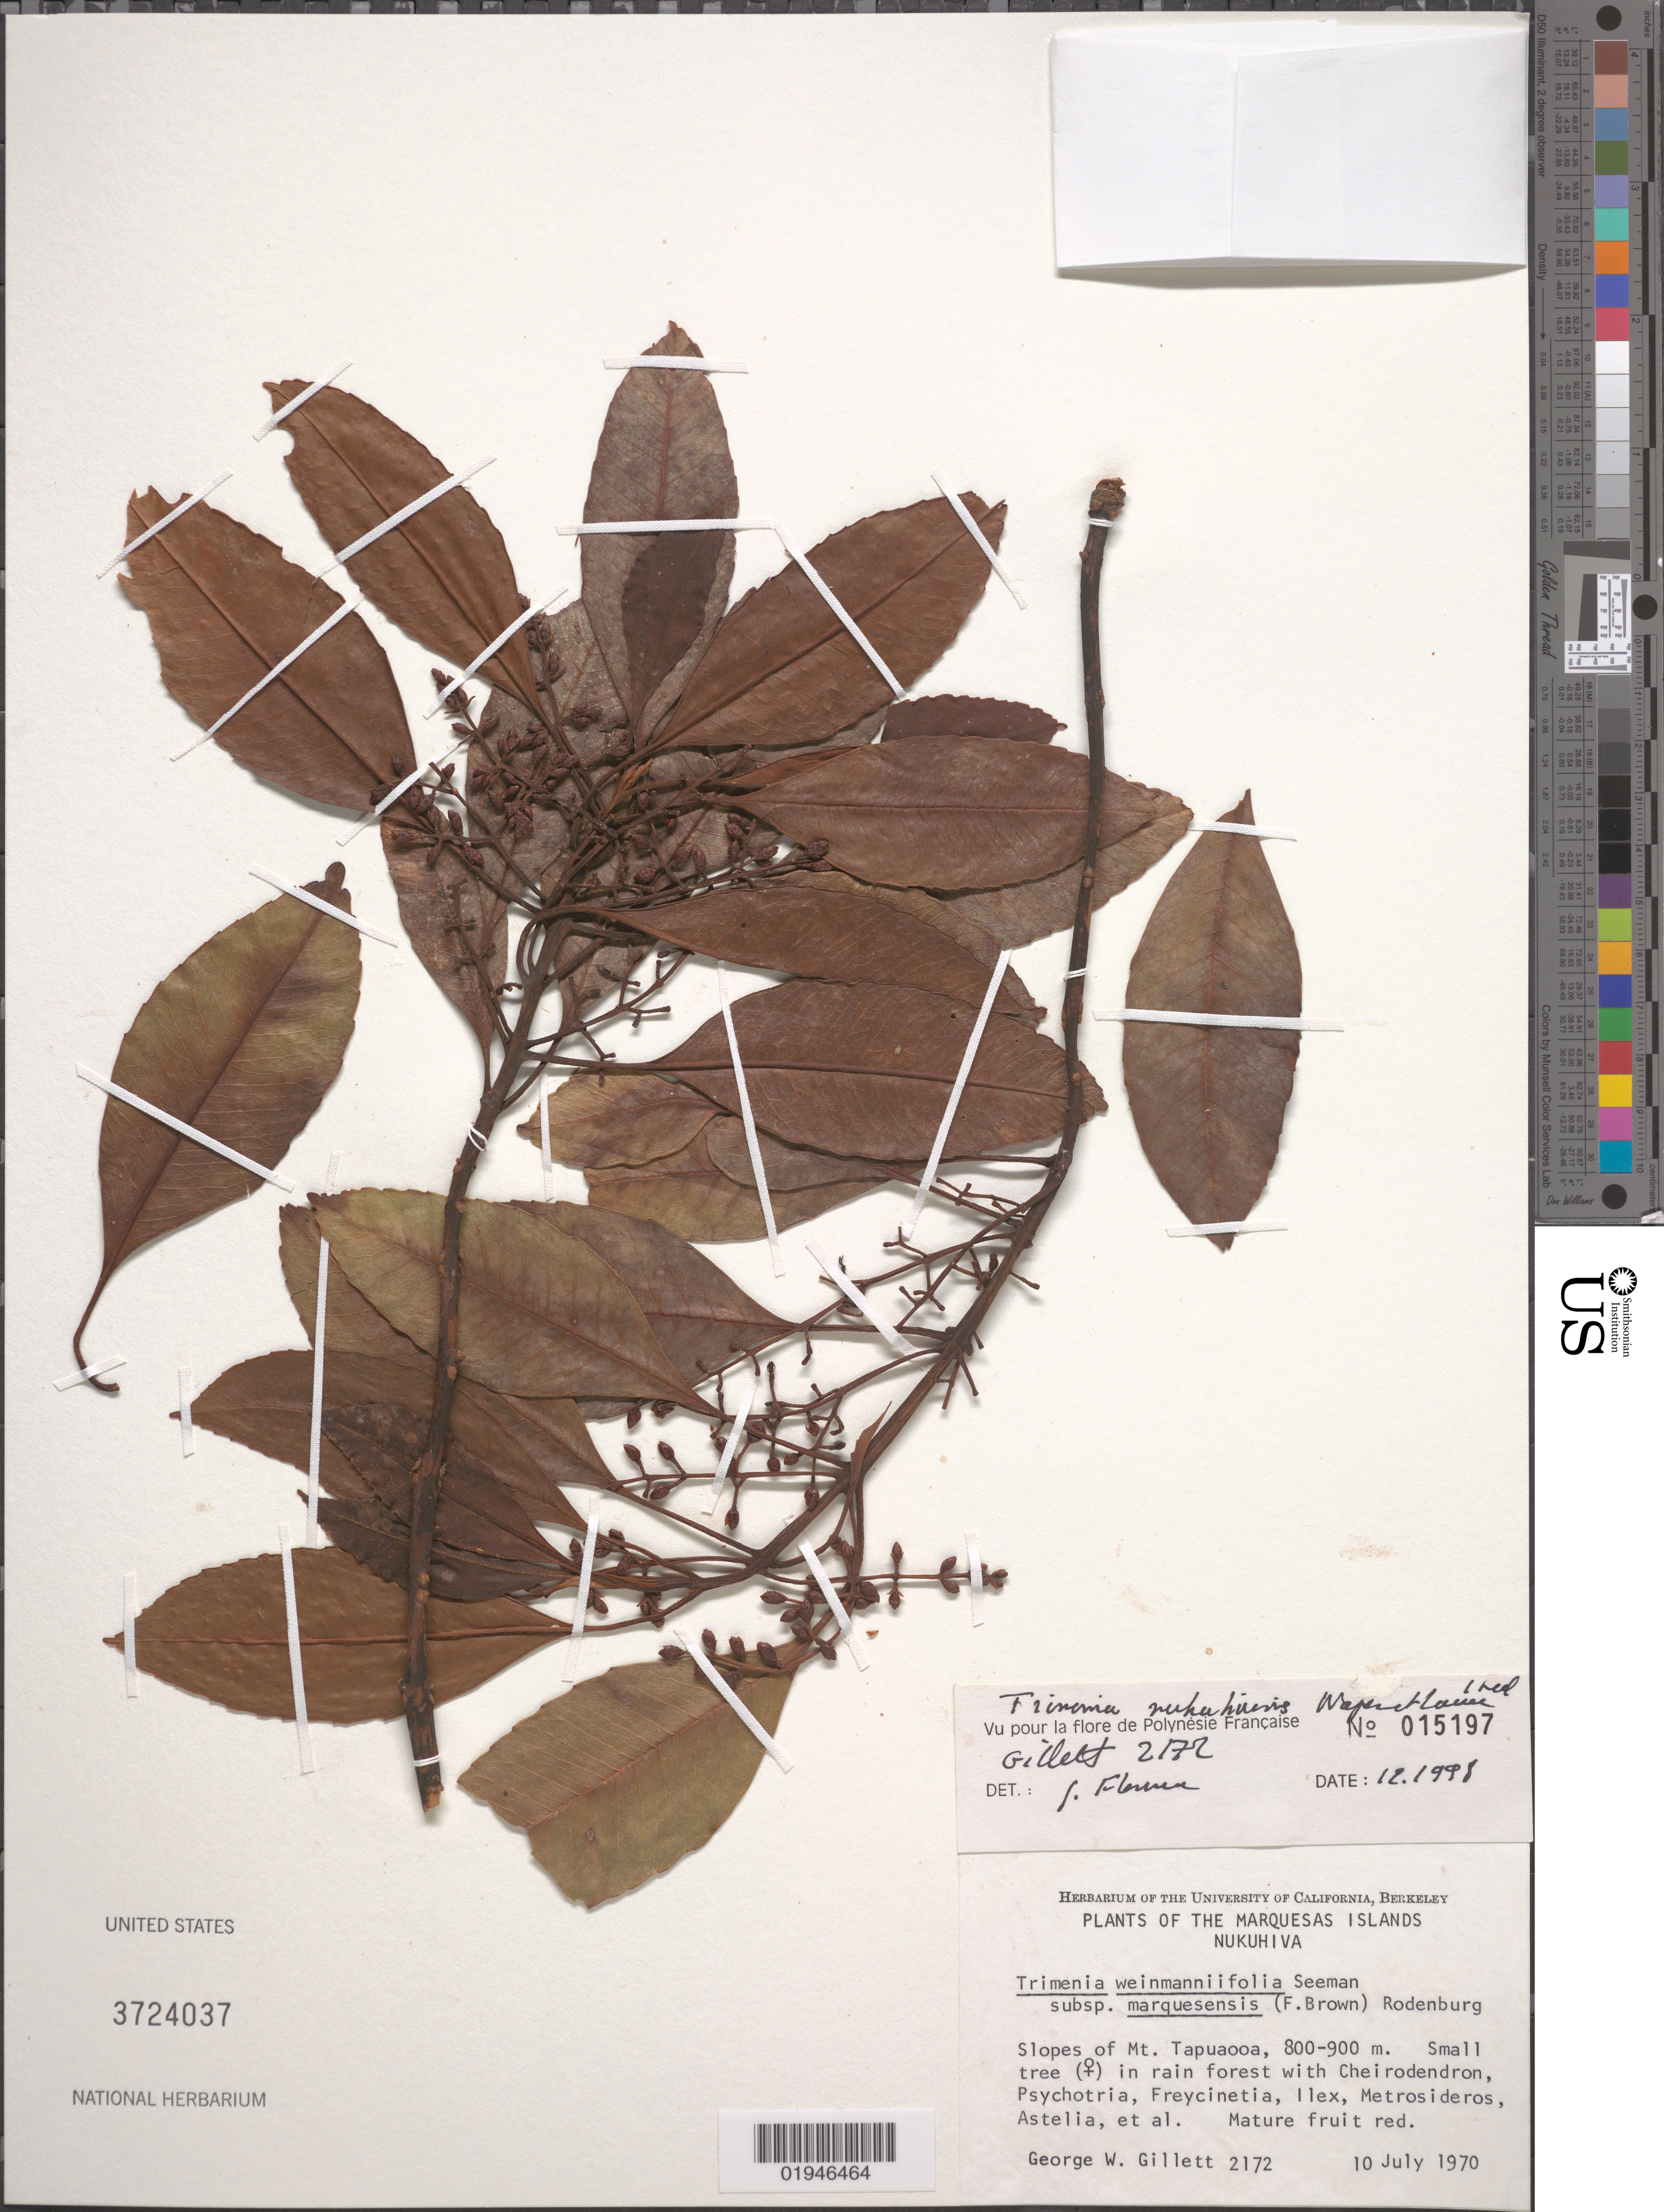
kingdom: Plantae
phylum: Tracheophyta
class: Magnoliopsida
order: Austrobaileyales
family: Trimeniaceae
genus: Trimenia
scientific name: Trimenia nukuhivensis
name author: W.L. Wagner & Lorence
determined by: Wagner, W. L.; Lorence, David H.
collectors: G. Gillett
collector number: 2172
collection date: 1970-07-10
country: French Polynesia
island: Nuku Hiva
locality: slopes of Mt. Tapuaooa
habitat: In rain forest with Cheirodendron, Psychotria, Freycinetia, Ilex, Metrosideros, Astelia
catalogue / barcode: US 3724037